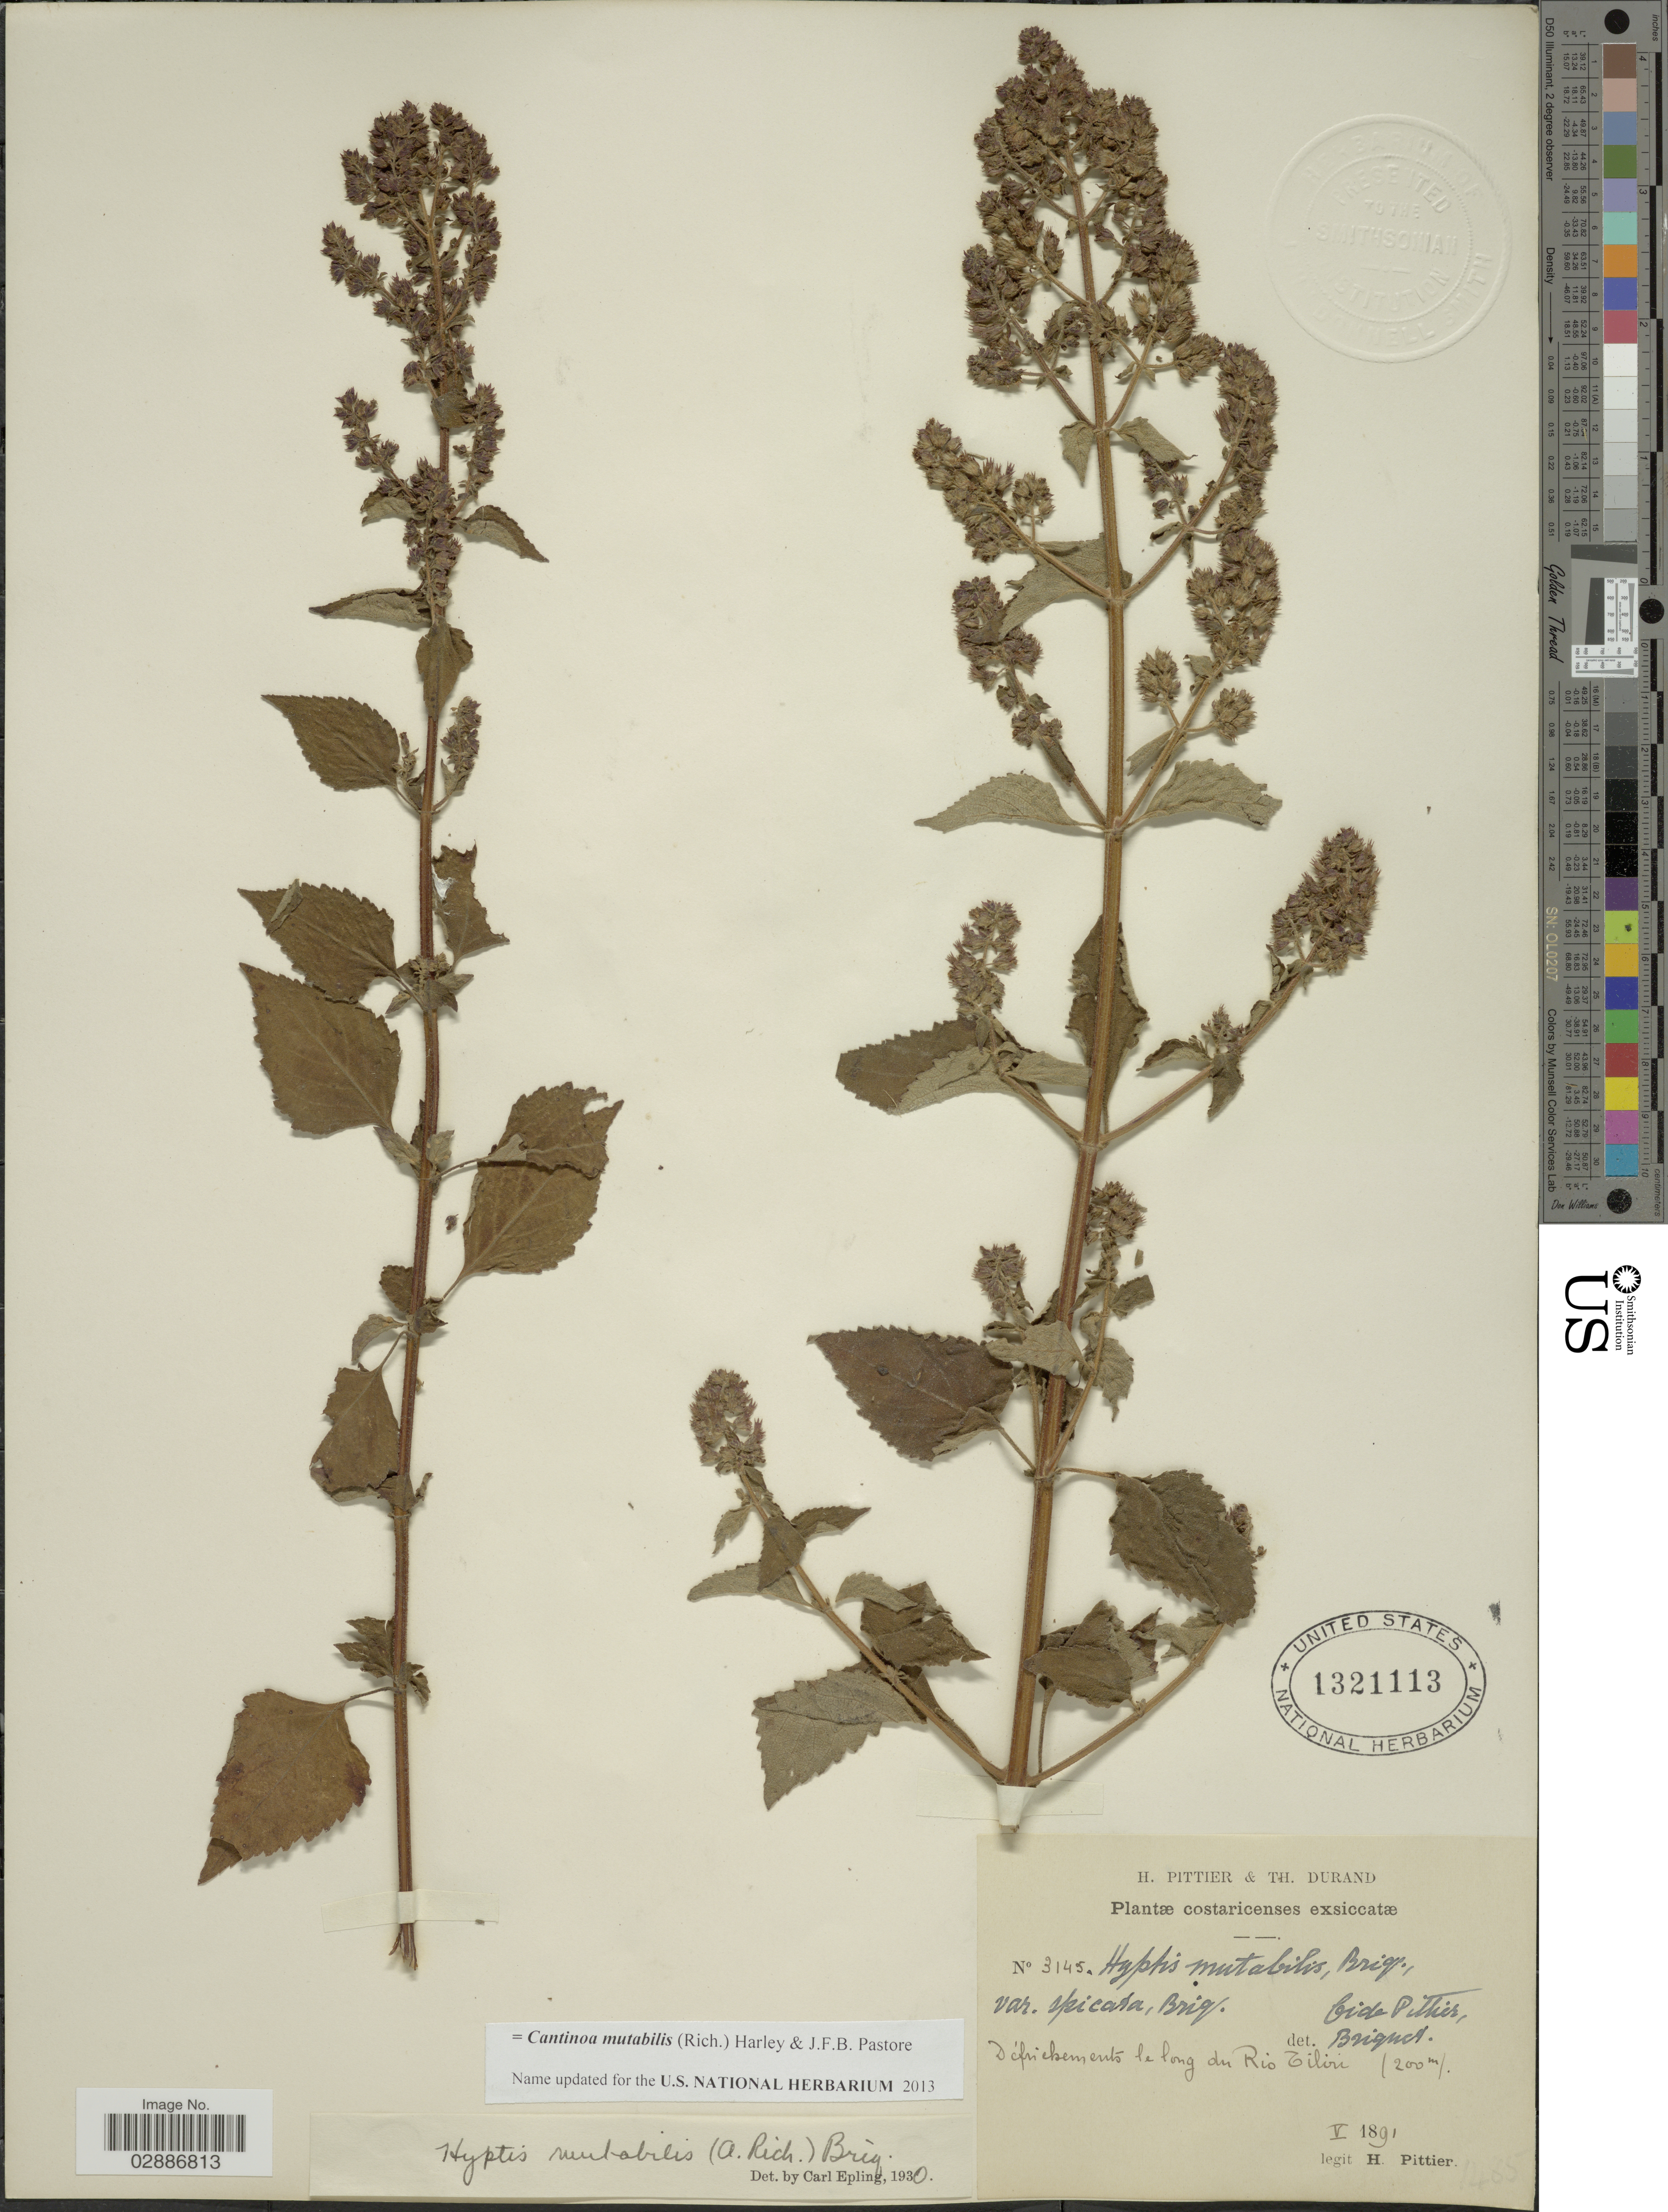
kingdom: Plantae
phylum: Tracheophyta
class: Magnoliopsida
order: Lamiales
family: Lamiaceae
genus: Cantinoa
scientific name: Cantinoa mutabilis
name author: (Rich.) Harley & J.F.B. Pastore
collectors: H. F. Pittier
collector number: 3145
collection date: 1891-05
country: Costa Rica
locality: Costaricenses. Défrichements le long du Rio Tiliri.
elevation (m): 200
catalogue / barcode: US 1321113